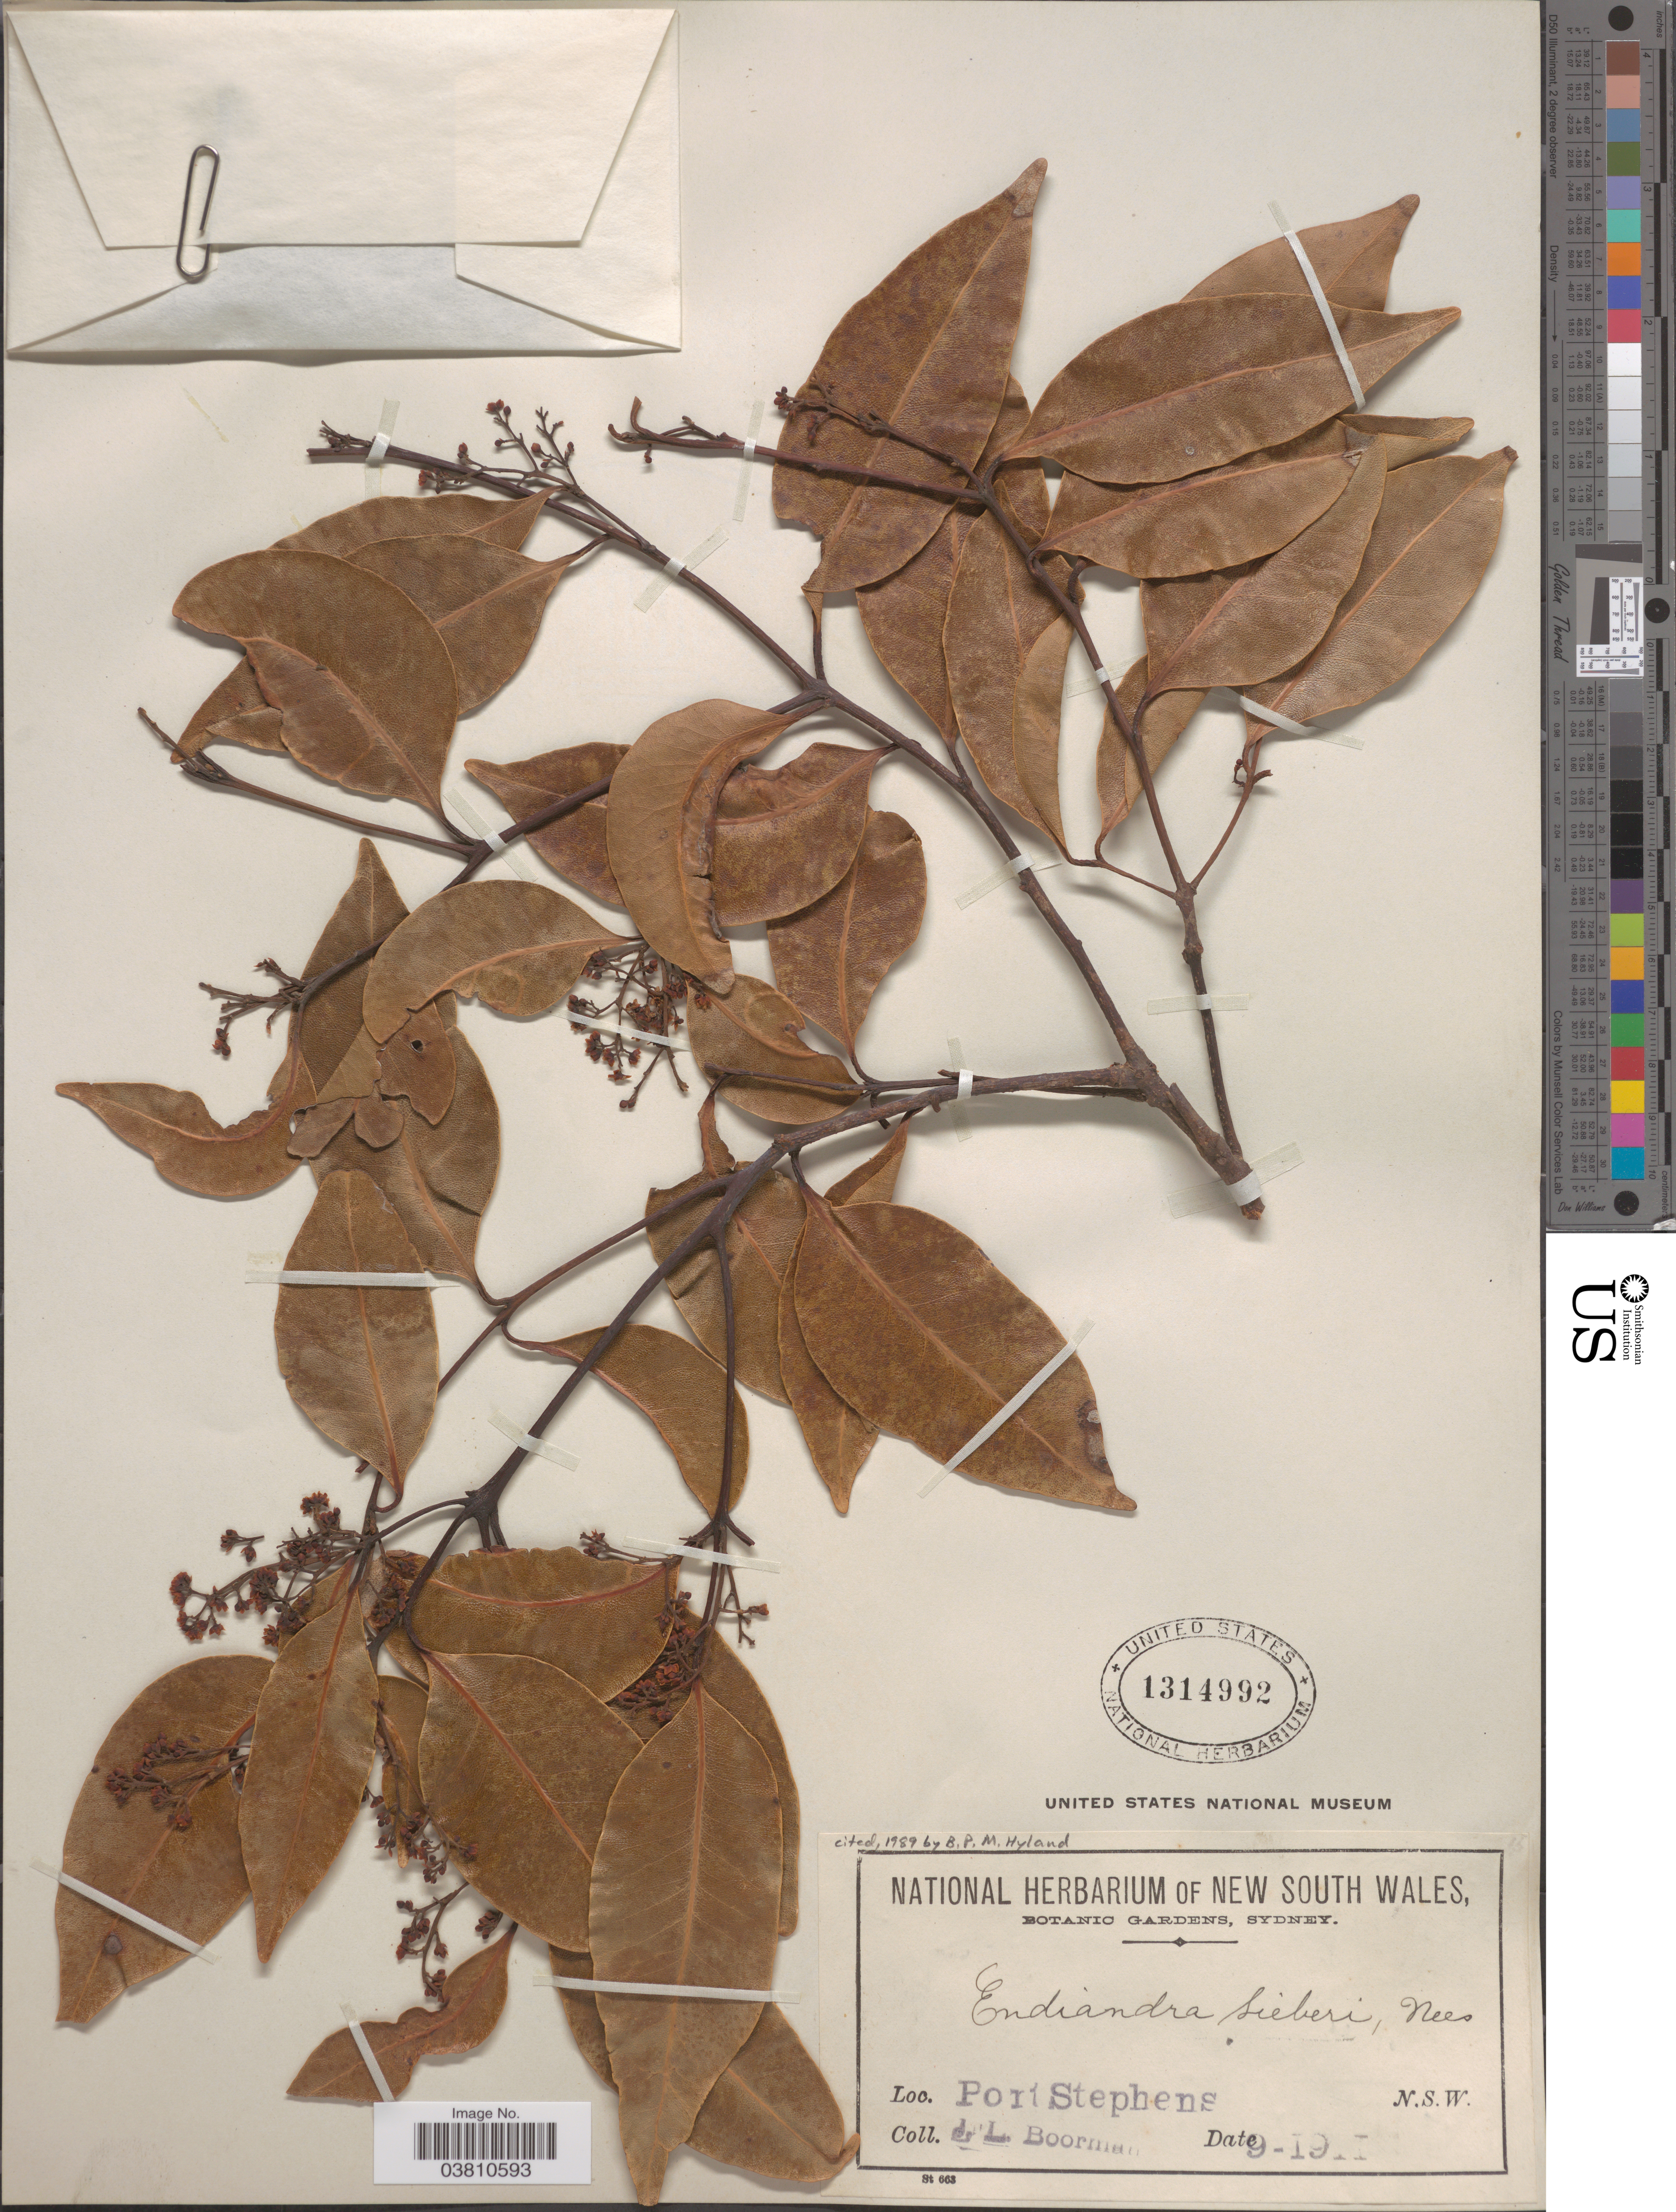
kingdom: Plantae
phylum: Tracheophyta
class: Magnoliopsida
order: Laurales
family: Lauraceae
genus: Endiandra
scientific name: Endiandra sieberi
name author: Nees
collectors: J. Boorman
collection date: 1911-09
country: Australia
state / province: New South Wales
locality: Port Stephens.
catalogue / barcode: US 1314992